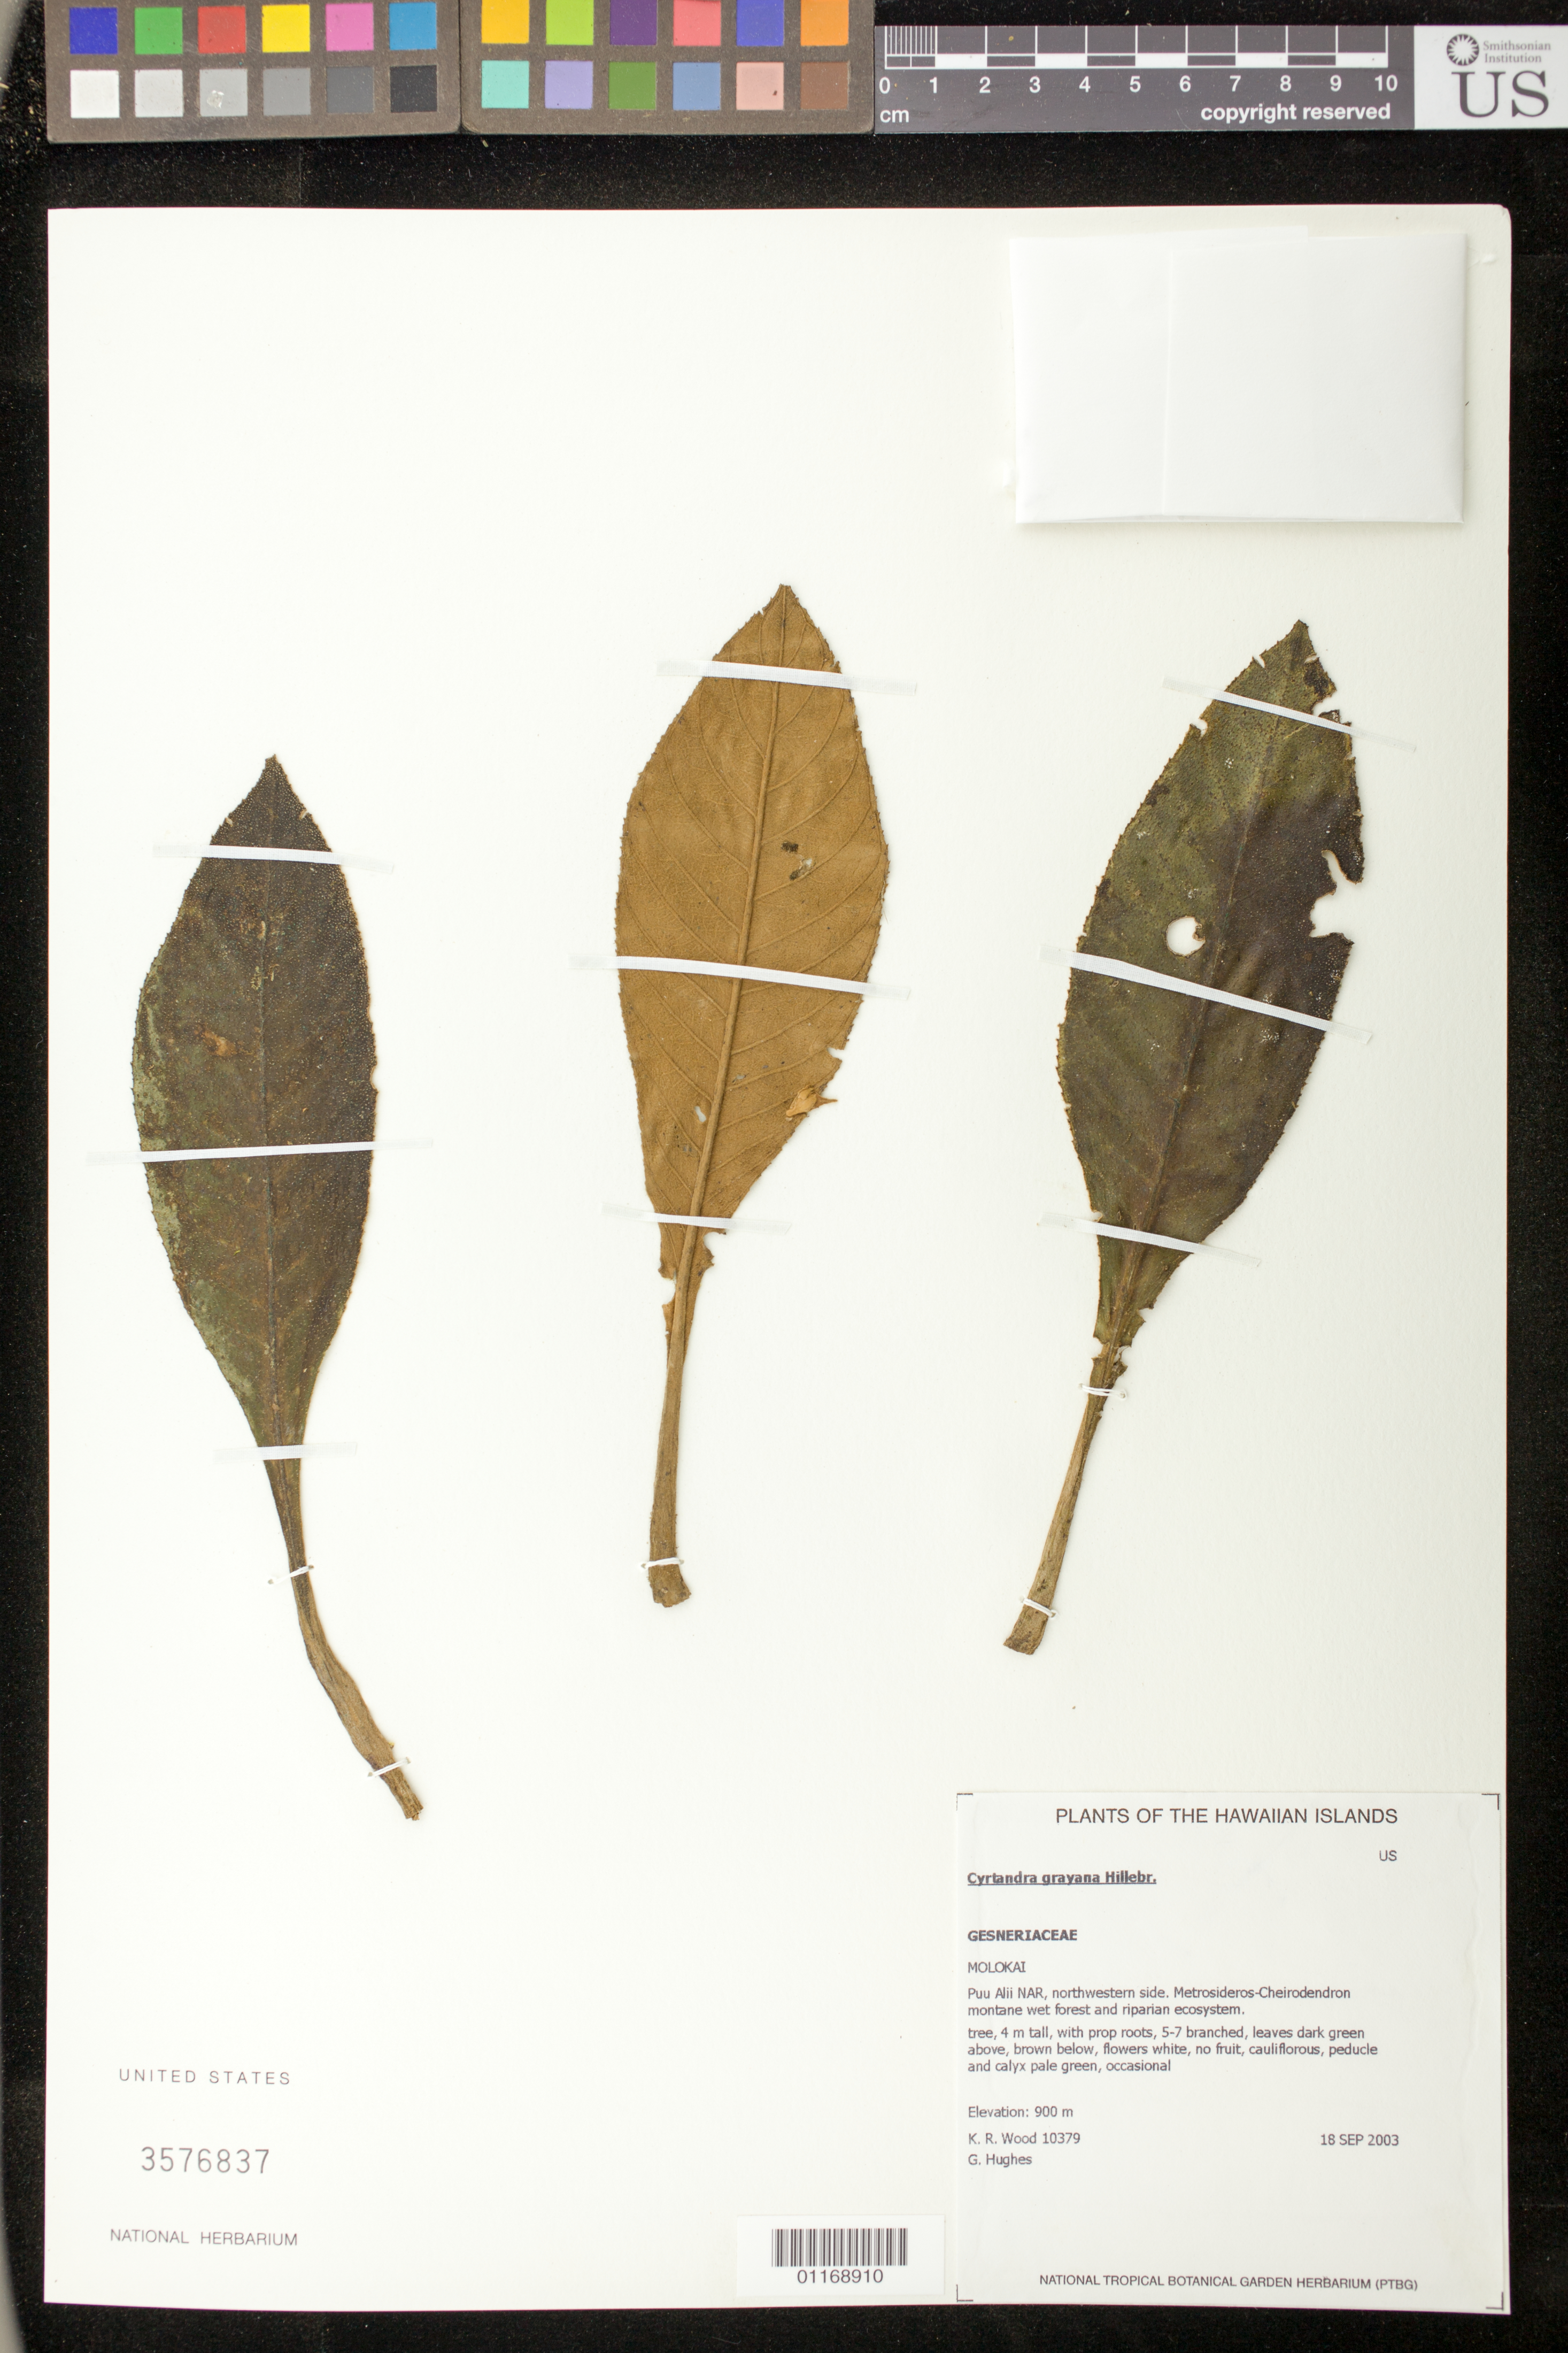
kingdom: Plantae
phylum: Tracheophyta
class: Magnoliopsida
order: Lamiales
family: Gesneriaceae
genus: Cyrtandra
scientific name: Cyrtandra grayana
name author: Hillebr.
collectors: K. R. Wood & G. Hughes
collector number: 10379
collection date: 2003-09-18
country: United States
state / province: Hawaii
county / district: Maui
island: Moloka'i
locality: Puu Alii NAR, northwestern side.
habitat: Montane wet forest and riarian ecyosystem.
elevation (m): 900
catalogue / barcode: US 3576837